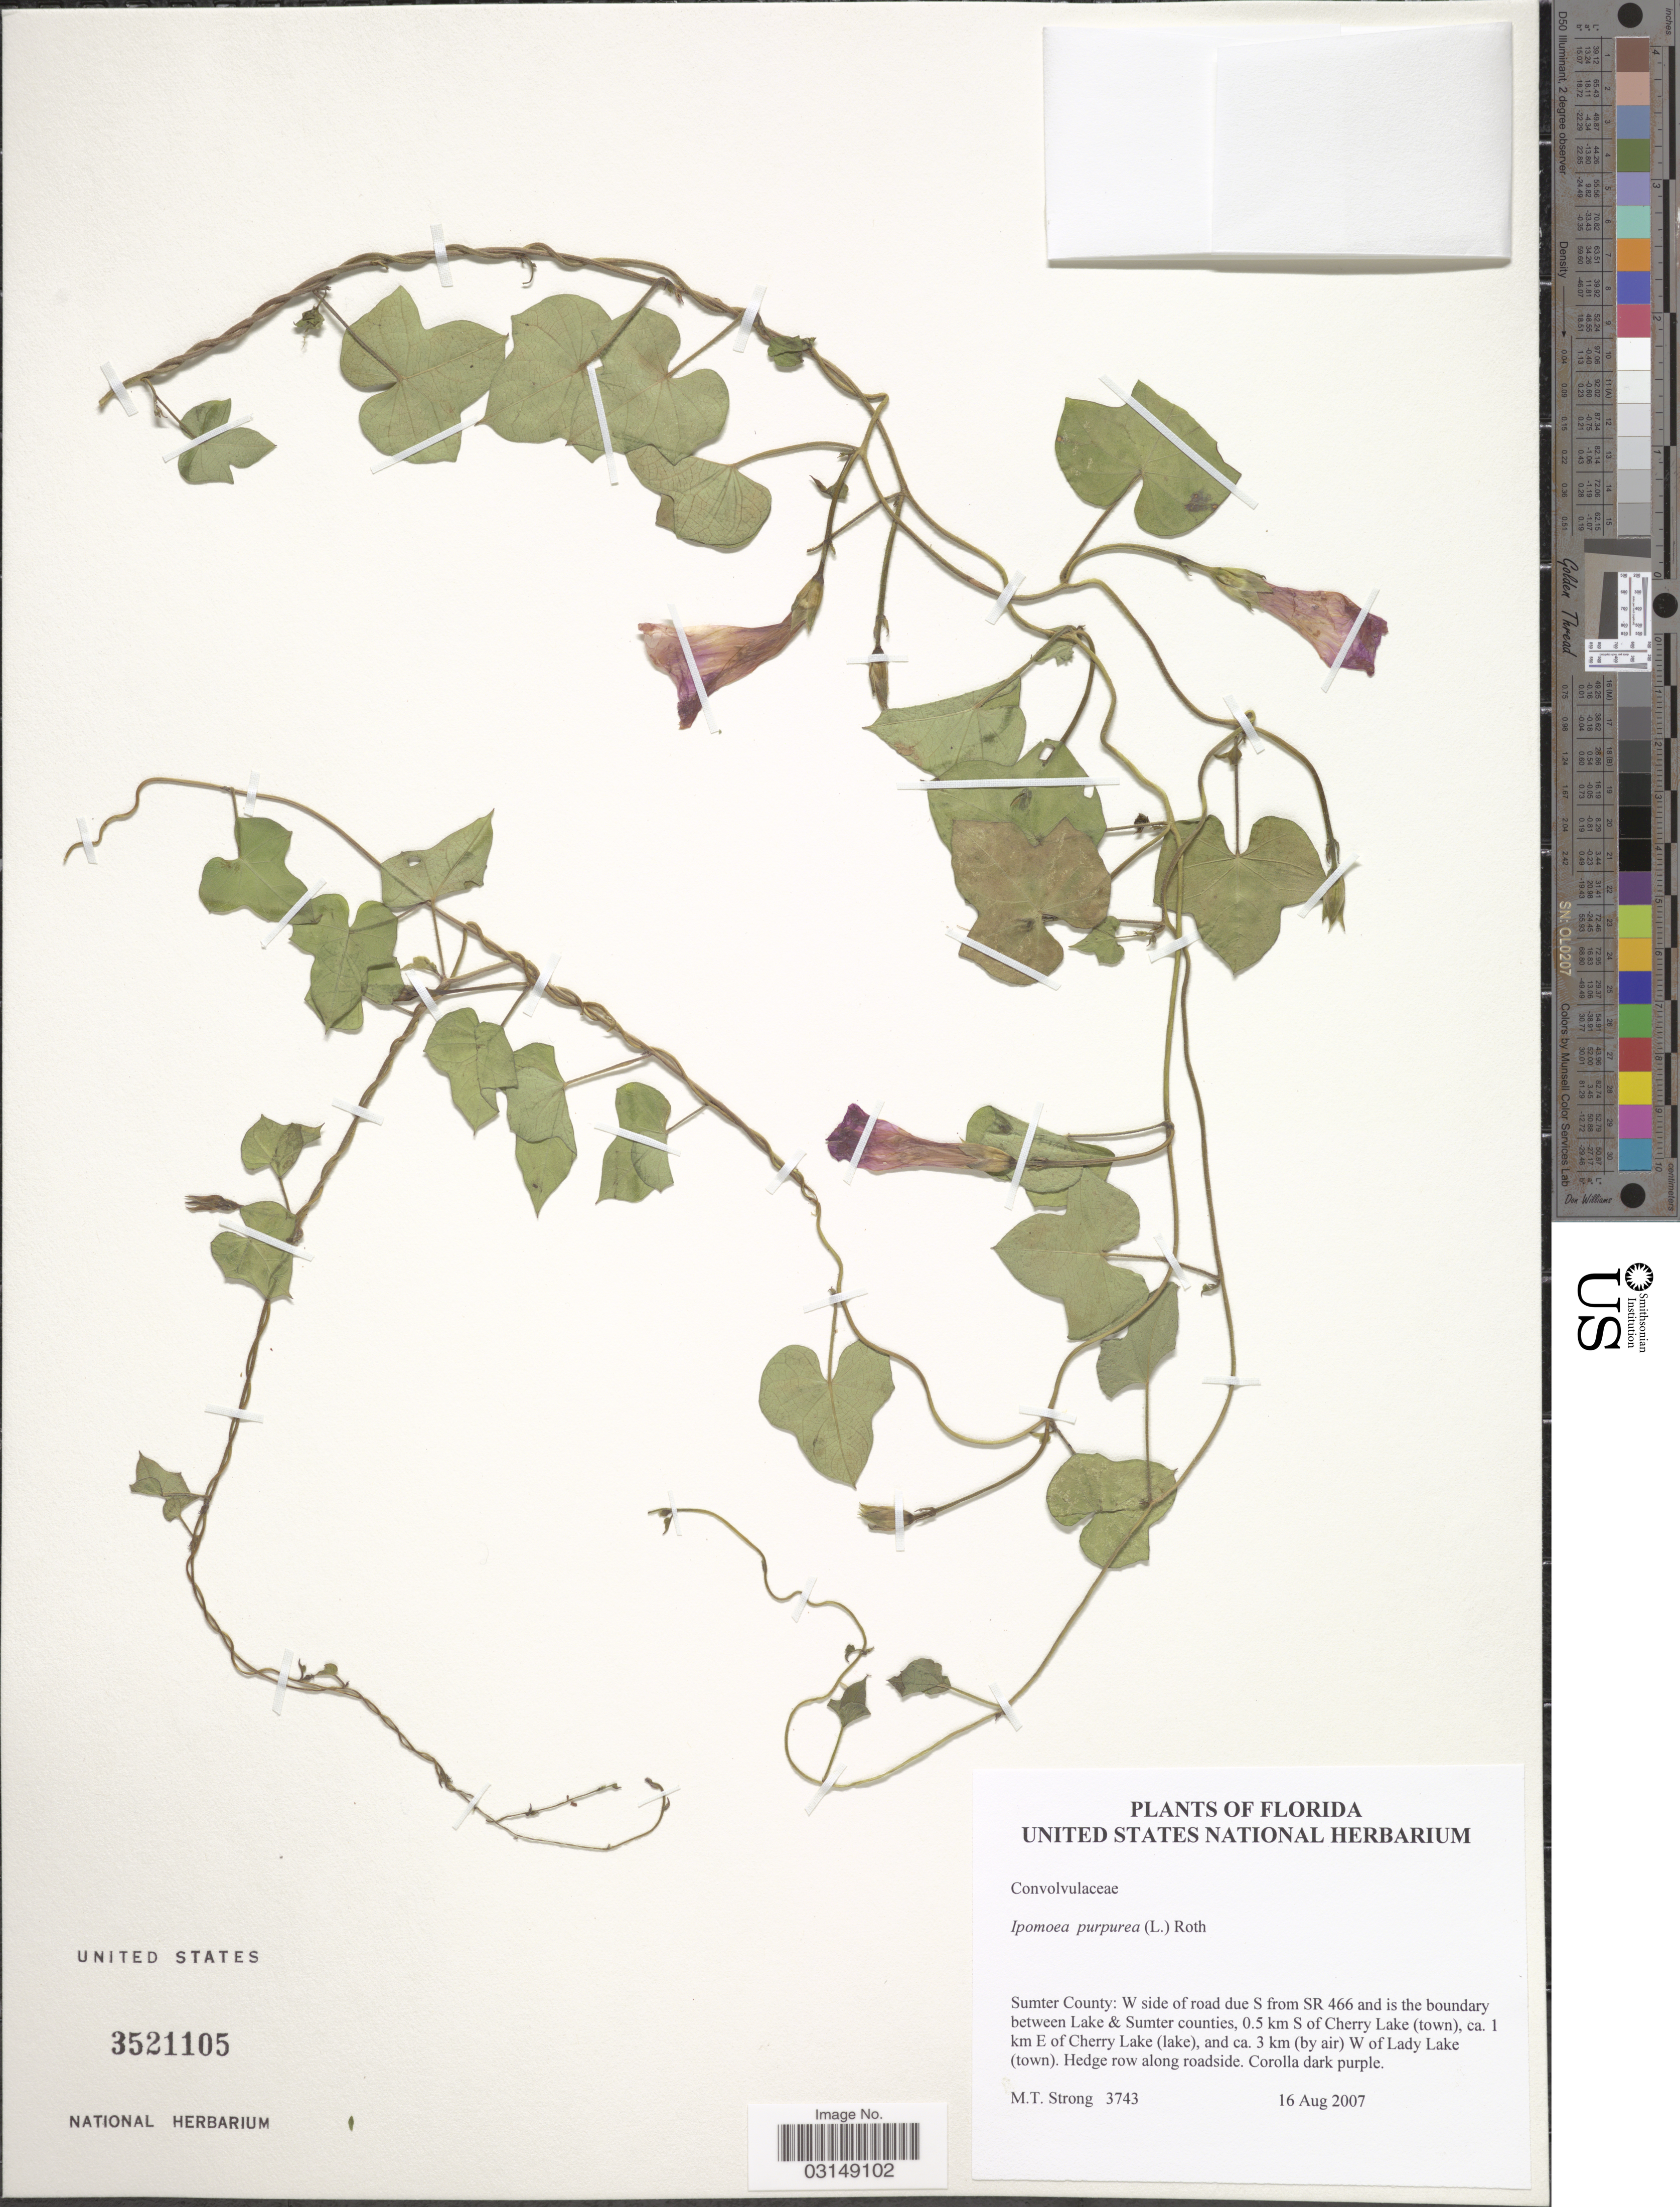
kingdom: Plantae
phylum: Tracheophyta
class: Magnoliopsida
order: Solanales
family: Convolvulaceae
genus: Ipomoea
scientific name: Ipomoea purpurea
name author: (L.) Roth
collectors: M. T. Strong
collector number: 3743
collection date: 2007-08-16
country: United States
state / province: Florida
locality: Sumter County: W side of road due S from SR 466 and is the boundary between Lake & Sumter counties, 0.5 km S of Cherry Lake (town), ca. 1 km E of Cherry Lake (lake), and ca. 3 km (by air) W of Lady Lake (town).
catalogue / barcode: US 3521105